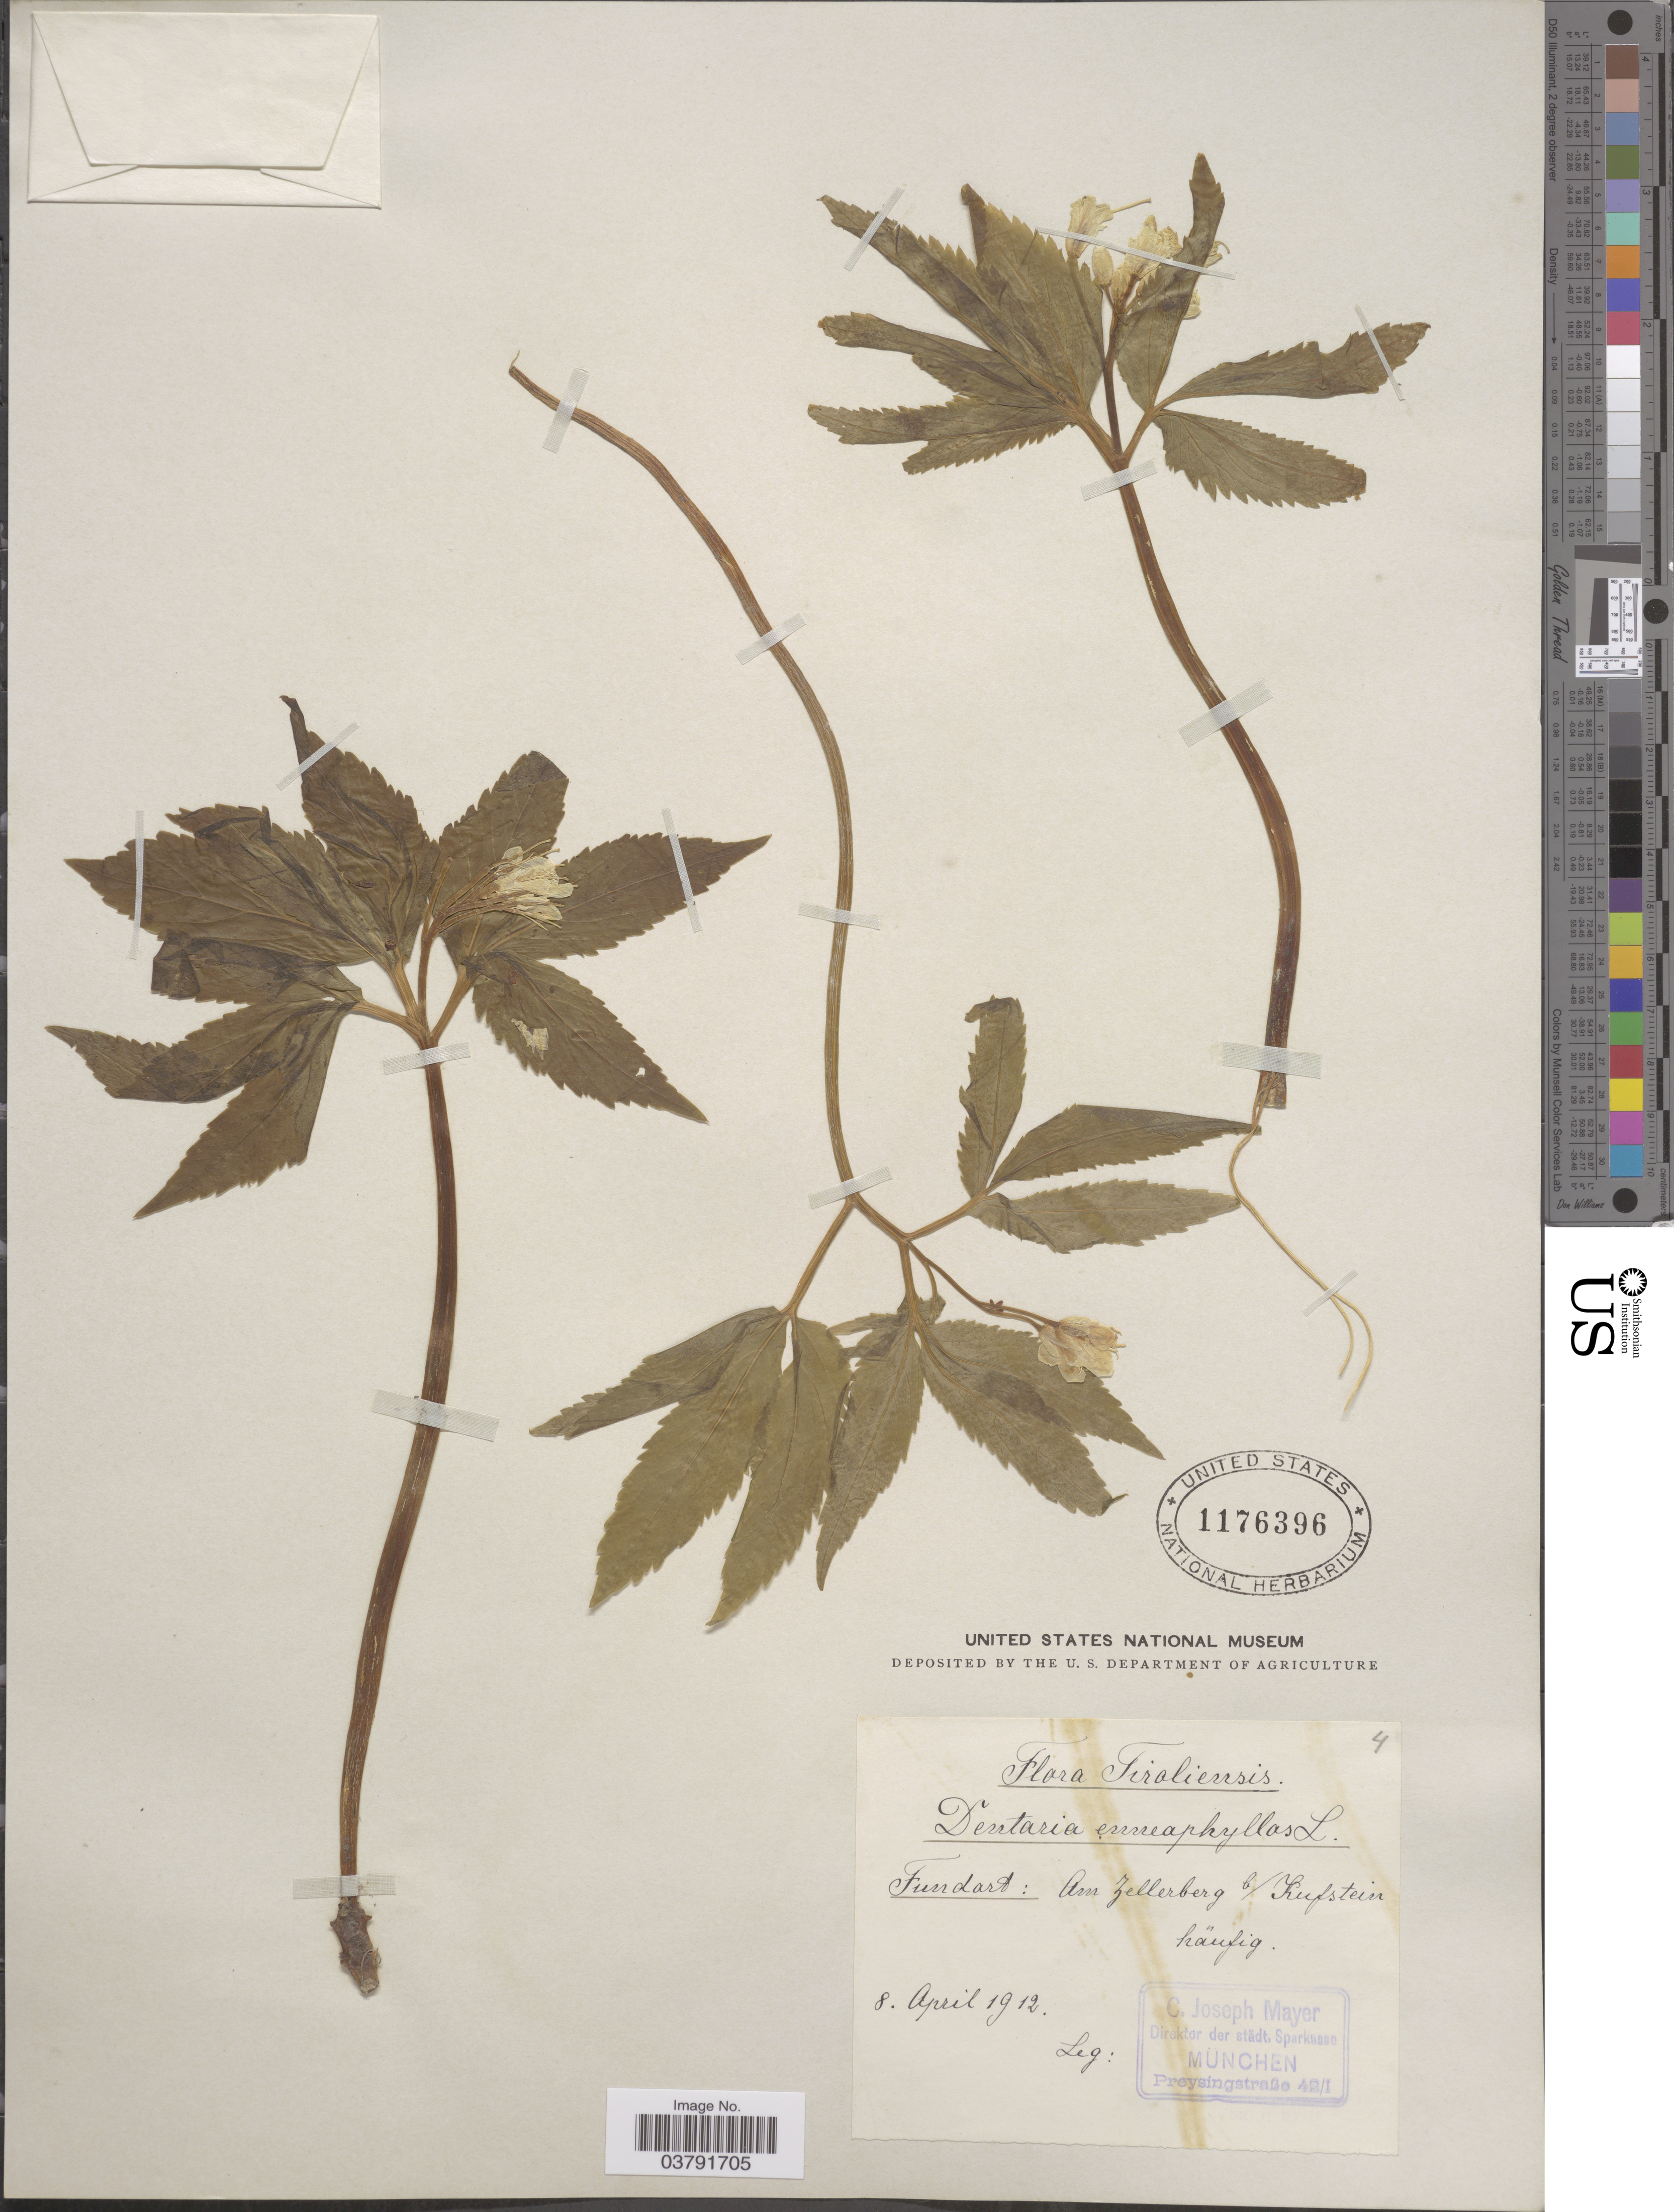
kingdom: Plantae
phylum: Tracheophyta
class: Magnoliopsida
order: Brassicales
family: Brassicaceae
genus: Dentaria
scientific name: Dentaria enneaphyllos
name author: L.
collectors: C. Mayer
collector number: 4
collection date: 1912-04-08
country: Austria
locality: Tiroliensis. Am Zellerberg b/ Kufstein haufig.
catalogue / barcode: US 1176396